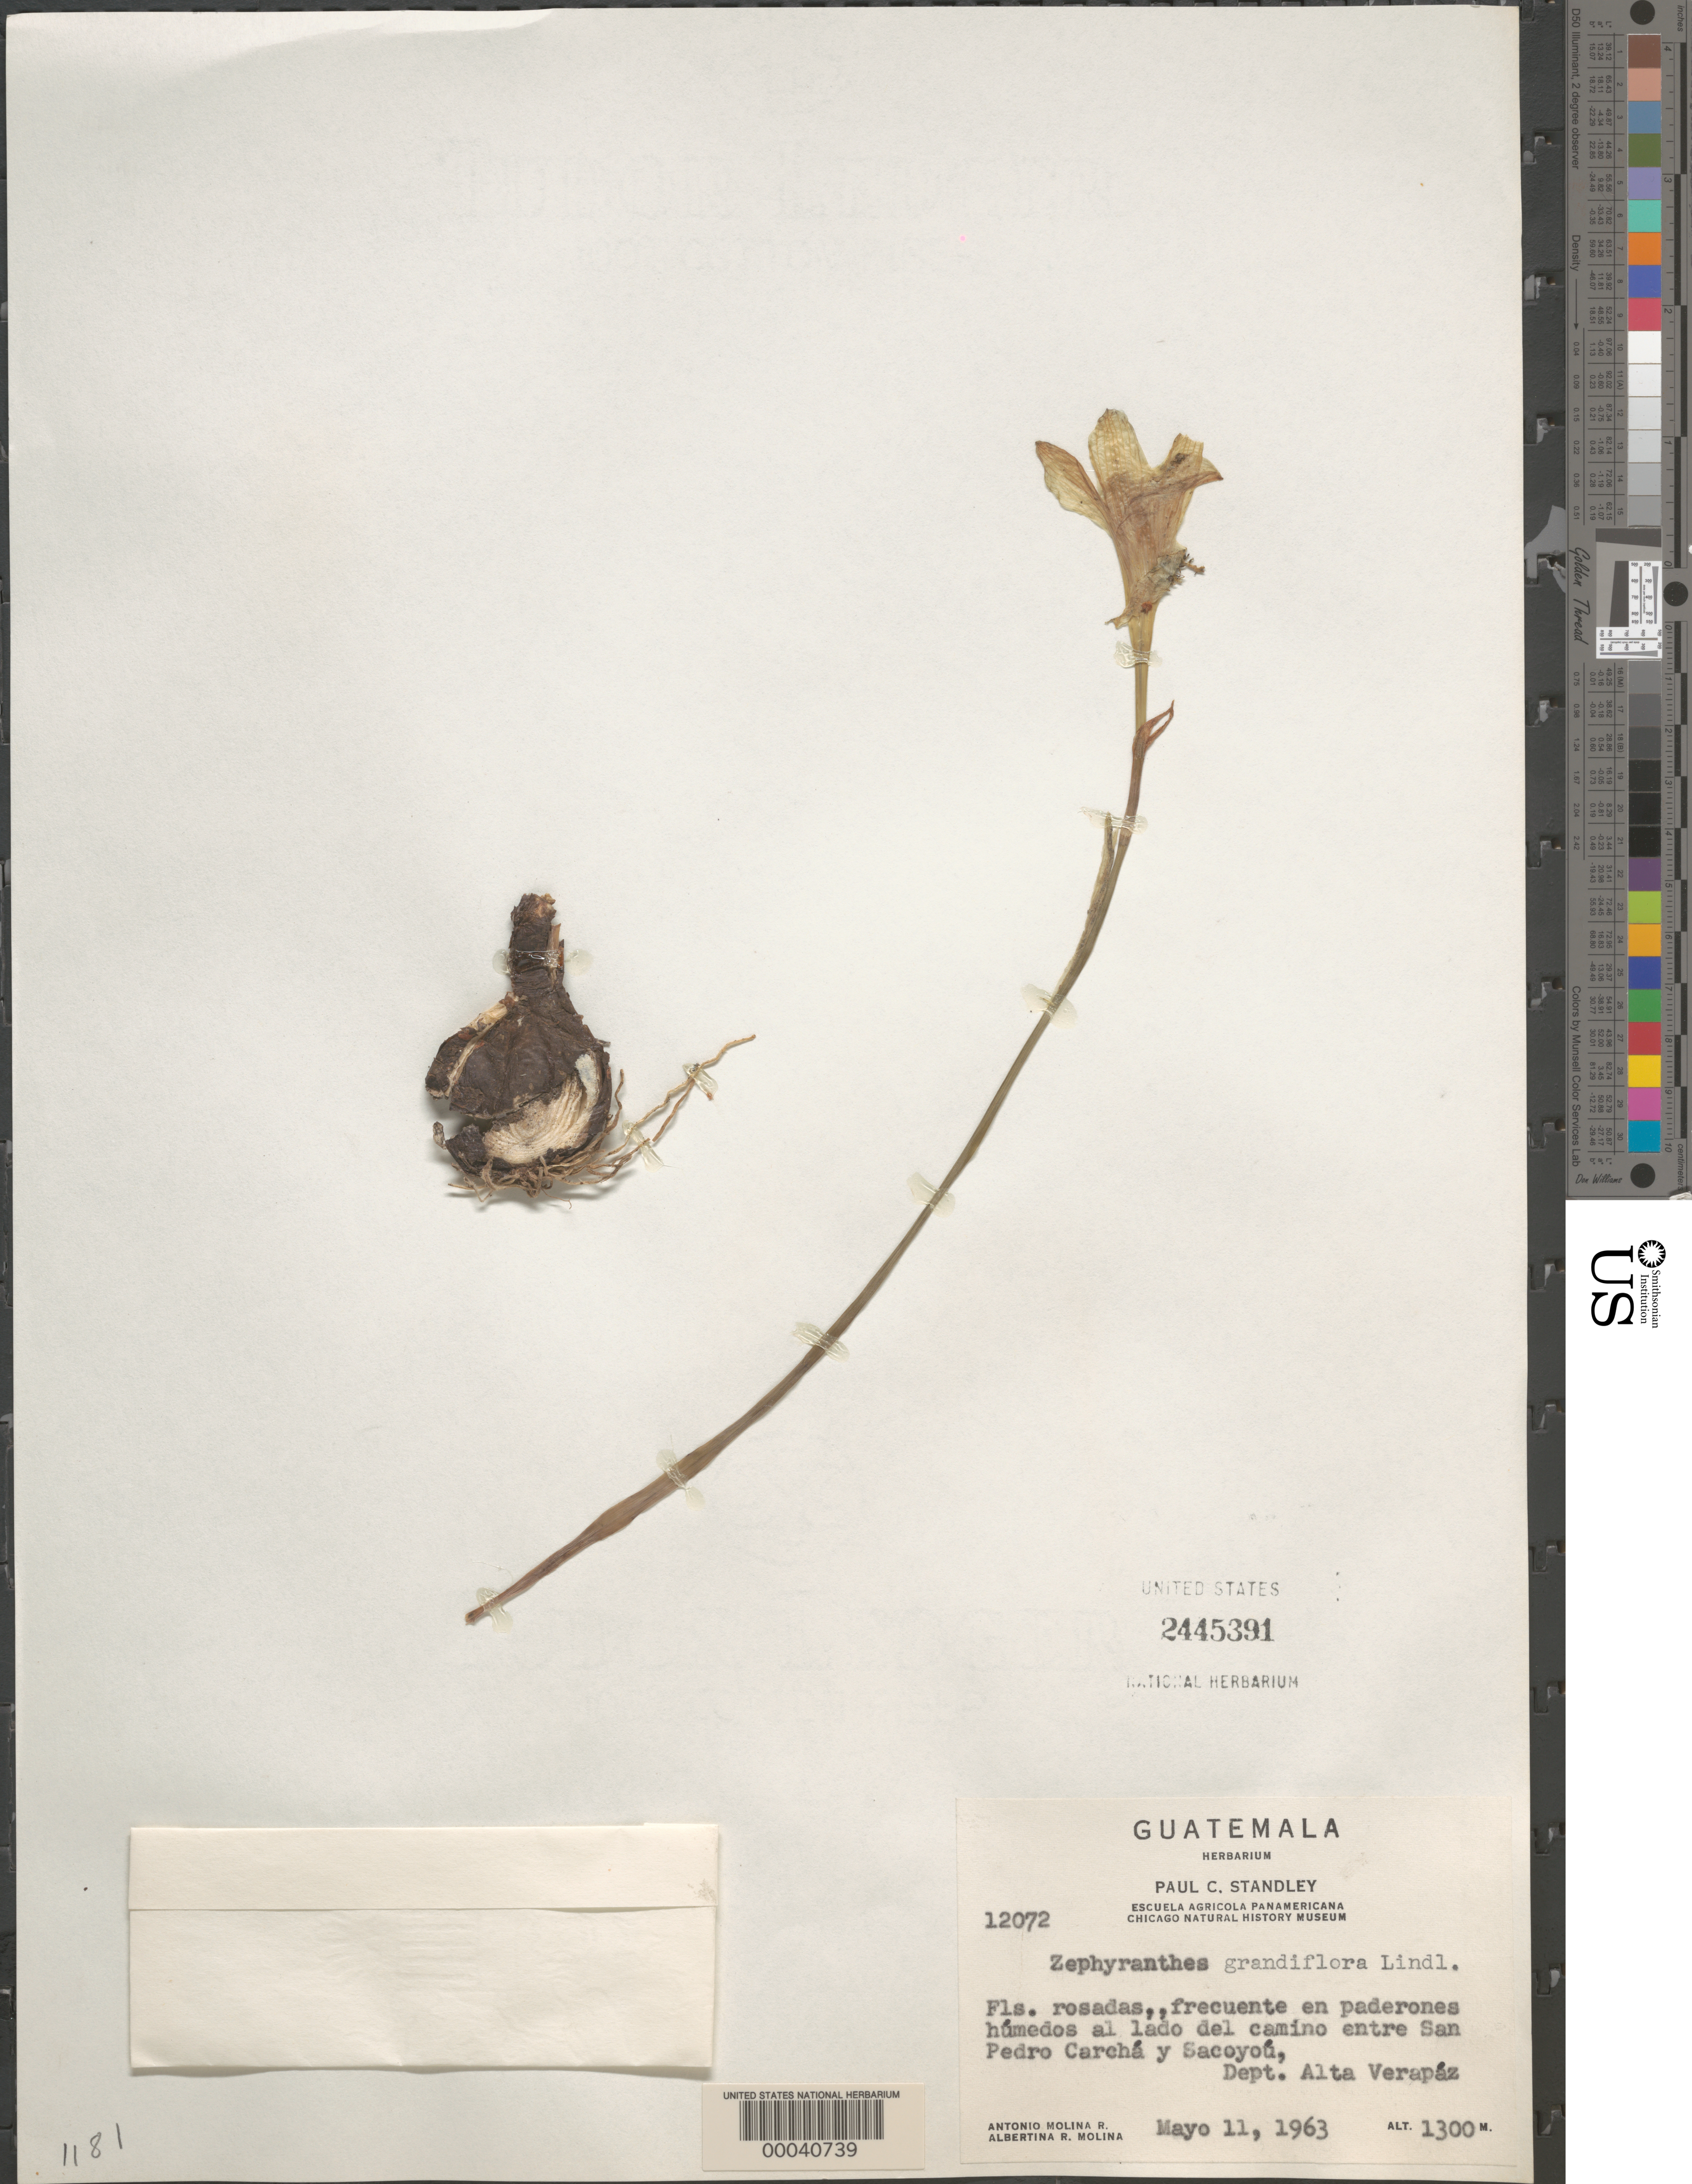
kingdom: Plantae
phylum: Tracheophyta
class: Liliopsida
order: Asparagales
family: Amaryllidaceae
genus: Zephyranthes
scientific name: Zephyranthes grandiflora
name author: Lindl.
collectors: A. Molina R. & A. R. Molina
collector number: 12072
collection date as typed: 11 May 1963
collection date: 1963-05-11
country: Guatemala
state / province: Alta Verapaz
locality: Road between San Pedro Carcha and Sacoyou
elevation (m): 1300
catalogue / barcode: US 2445391